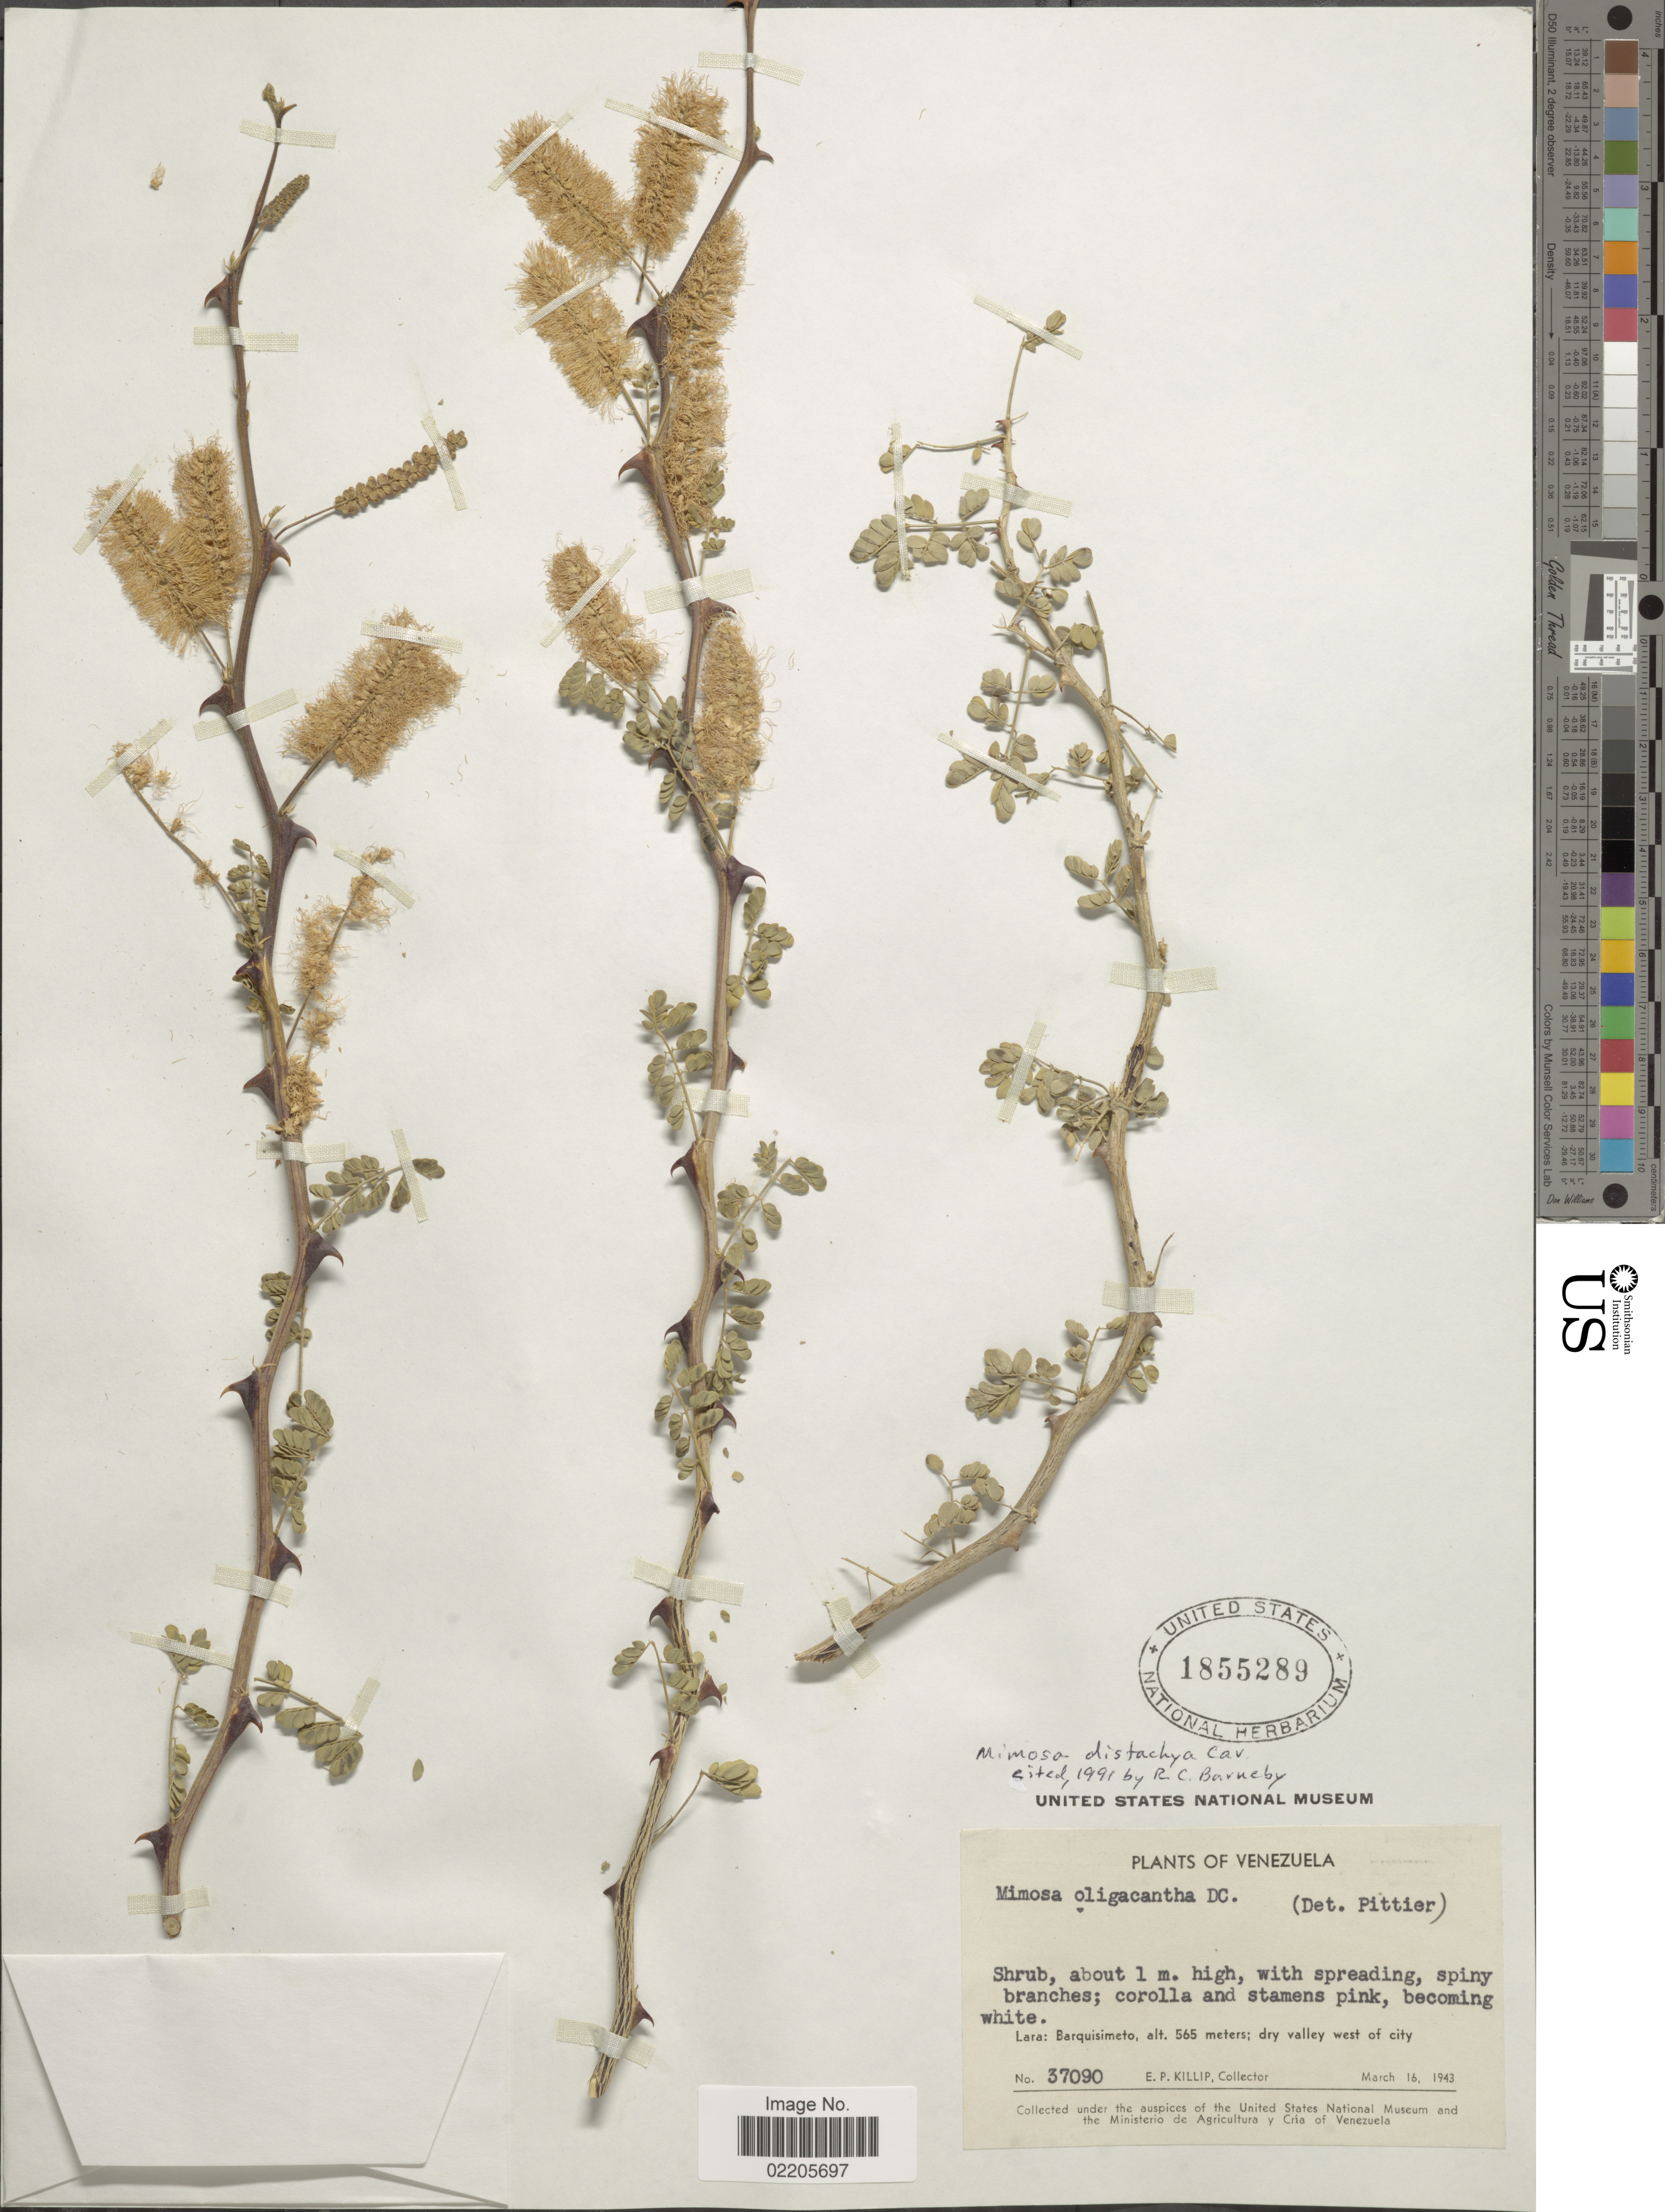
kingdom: Plantae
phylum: Tracheophyta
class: Magnoliopsida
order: Fabales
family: Fabaceae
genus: Mimosa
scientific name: Mimosa distachya var. oligacantha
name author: (DC.) Barneby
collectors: E. P. Killip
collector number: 37090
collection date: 1943-03-16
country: Venezuela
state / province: Lara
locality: Lara: Barquisimeto; dry valley west of city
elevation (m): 565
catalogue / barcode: US 1855289